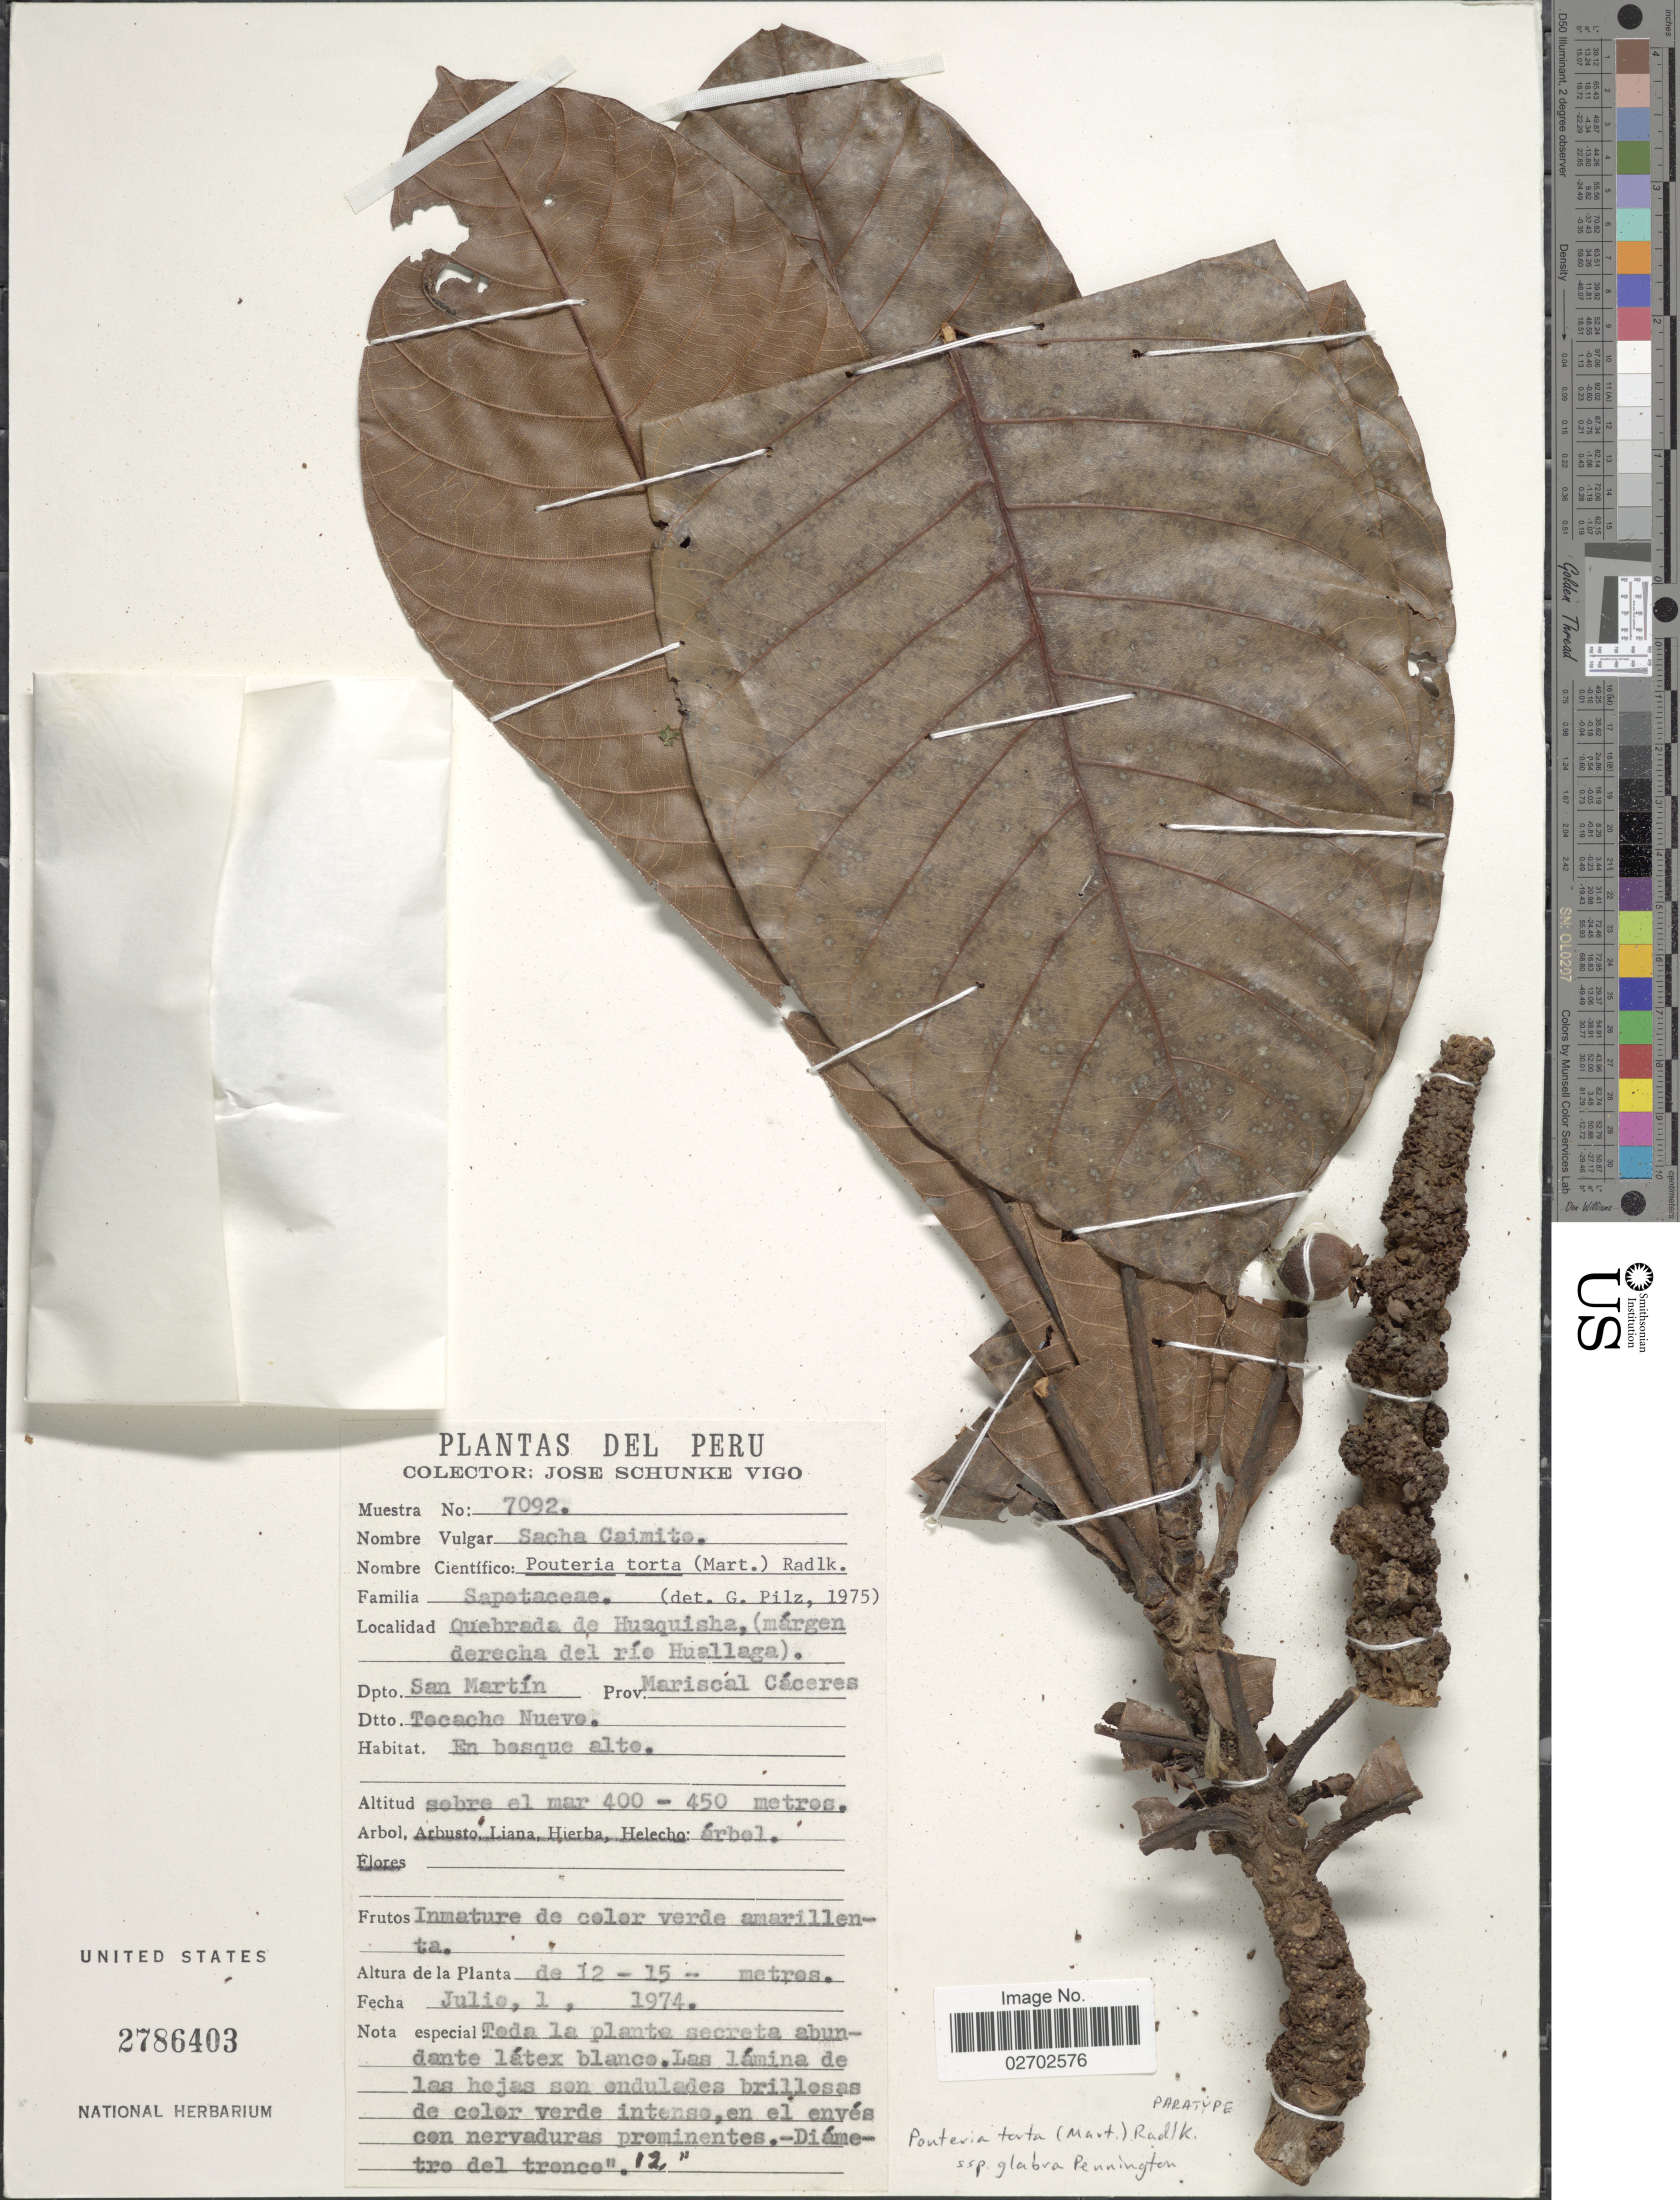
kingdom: Plantae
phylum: Tracheophyta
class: Magnoliopsida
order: Ericales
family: Sapotaceae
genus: Pouteria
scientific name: Pouteria torta subsp. glabra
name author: T.D. Penn.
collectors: J. Schunke Vigo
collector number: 7092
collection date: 1974-07-01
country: Peru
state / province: San Martín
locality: Prov. Mariscal Caceres. Dtto. Tocache Nuevo. Quebrada de Huaquisha, (margen derecha del rio Huallaga).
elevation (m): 400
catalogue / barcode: US 2786403